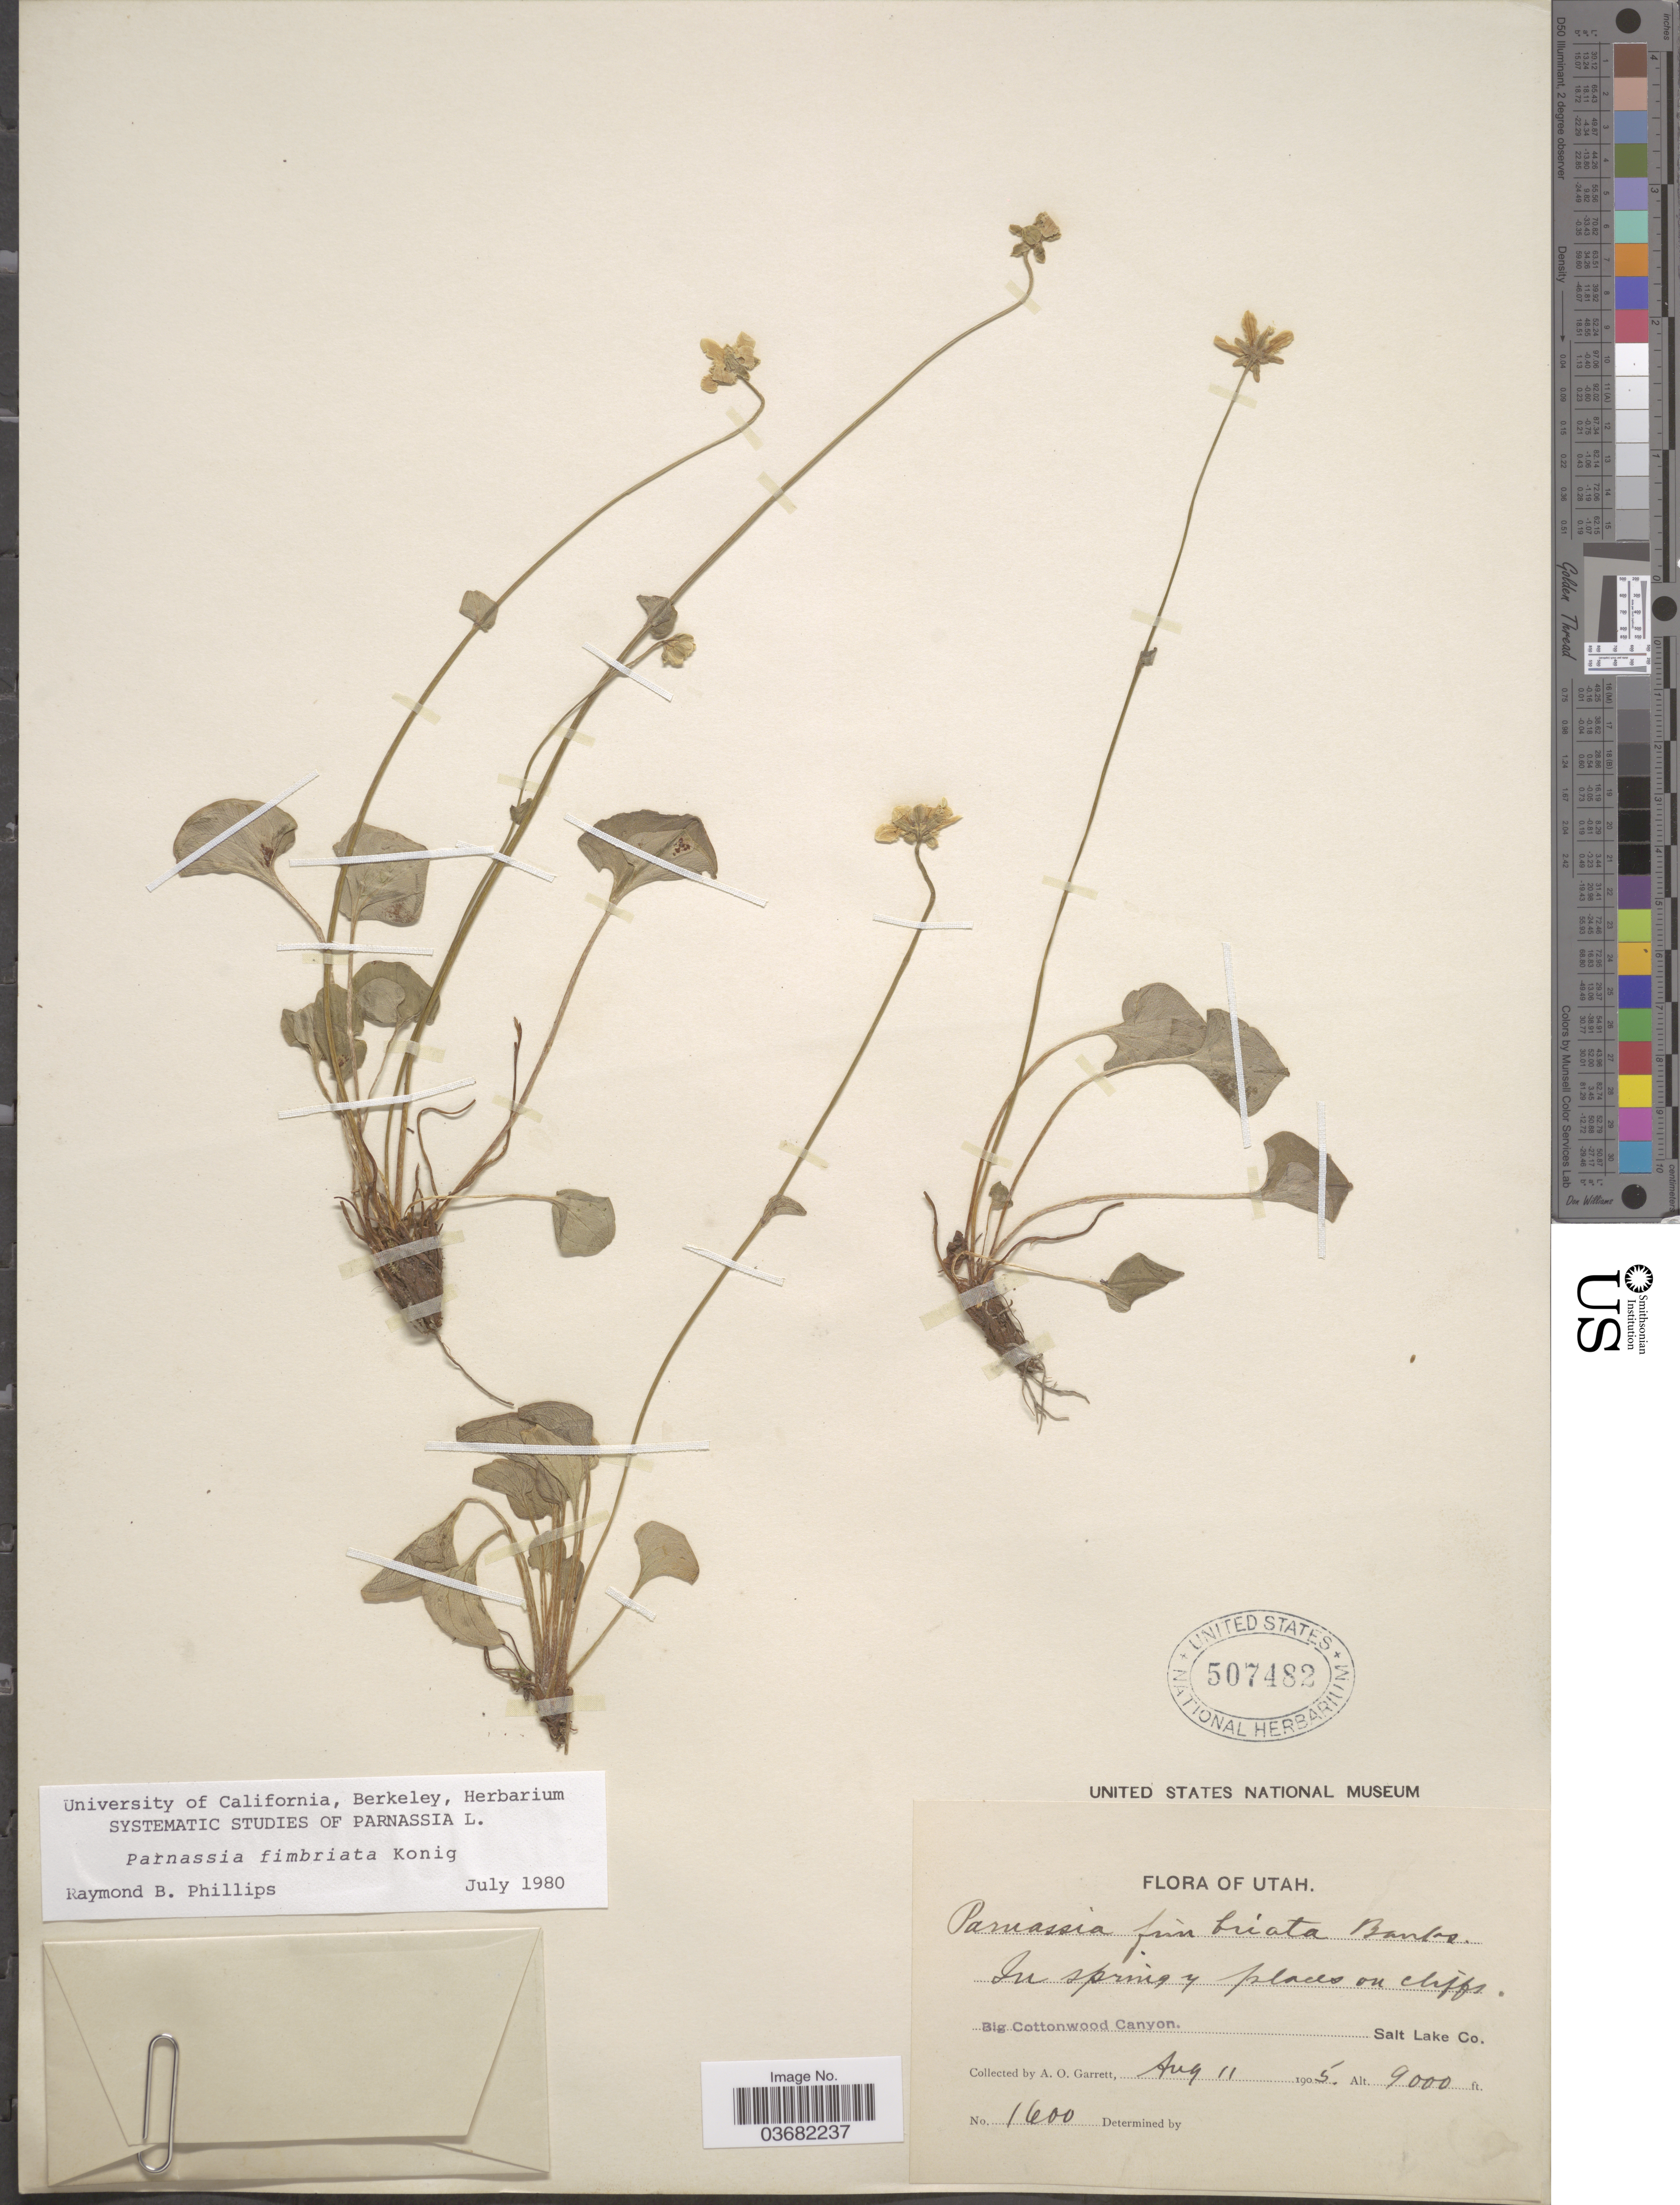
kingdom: Plantae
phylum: Tracheophyta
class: Magnoliopsida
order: Celastrales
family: Parnassiaceae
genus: Parnassia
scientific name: Parnassia fimbriata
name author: K.D. Koenig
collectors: A. O. Garrett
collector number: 1600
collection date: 1905-08-11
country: United States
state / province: Utah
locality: Big Cottonwood Canyon. Salt Lake Co.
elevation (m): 2743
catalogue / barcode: US 507482